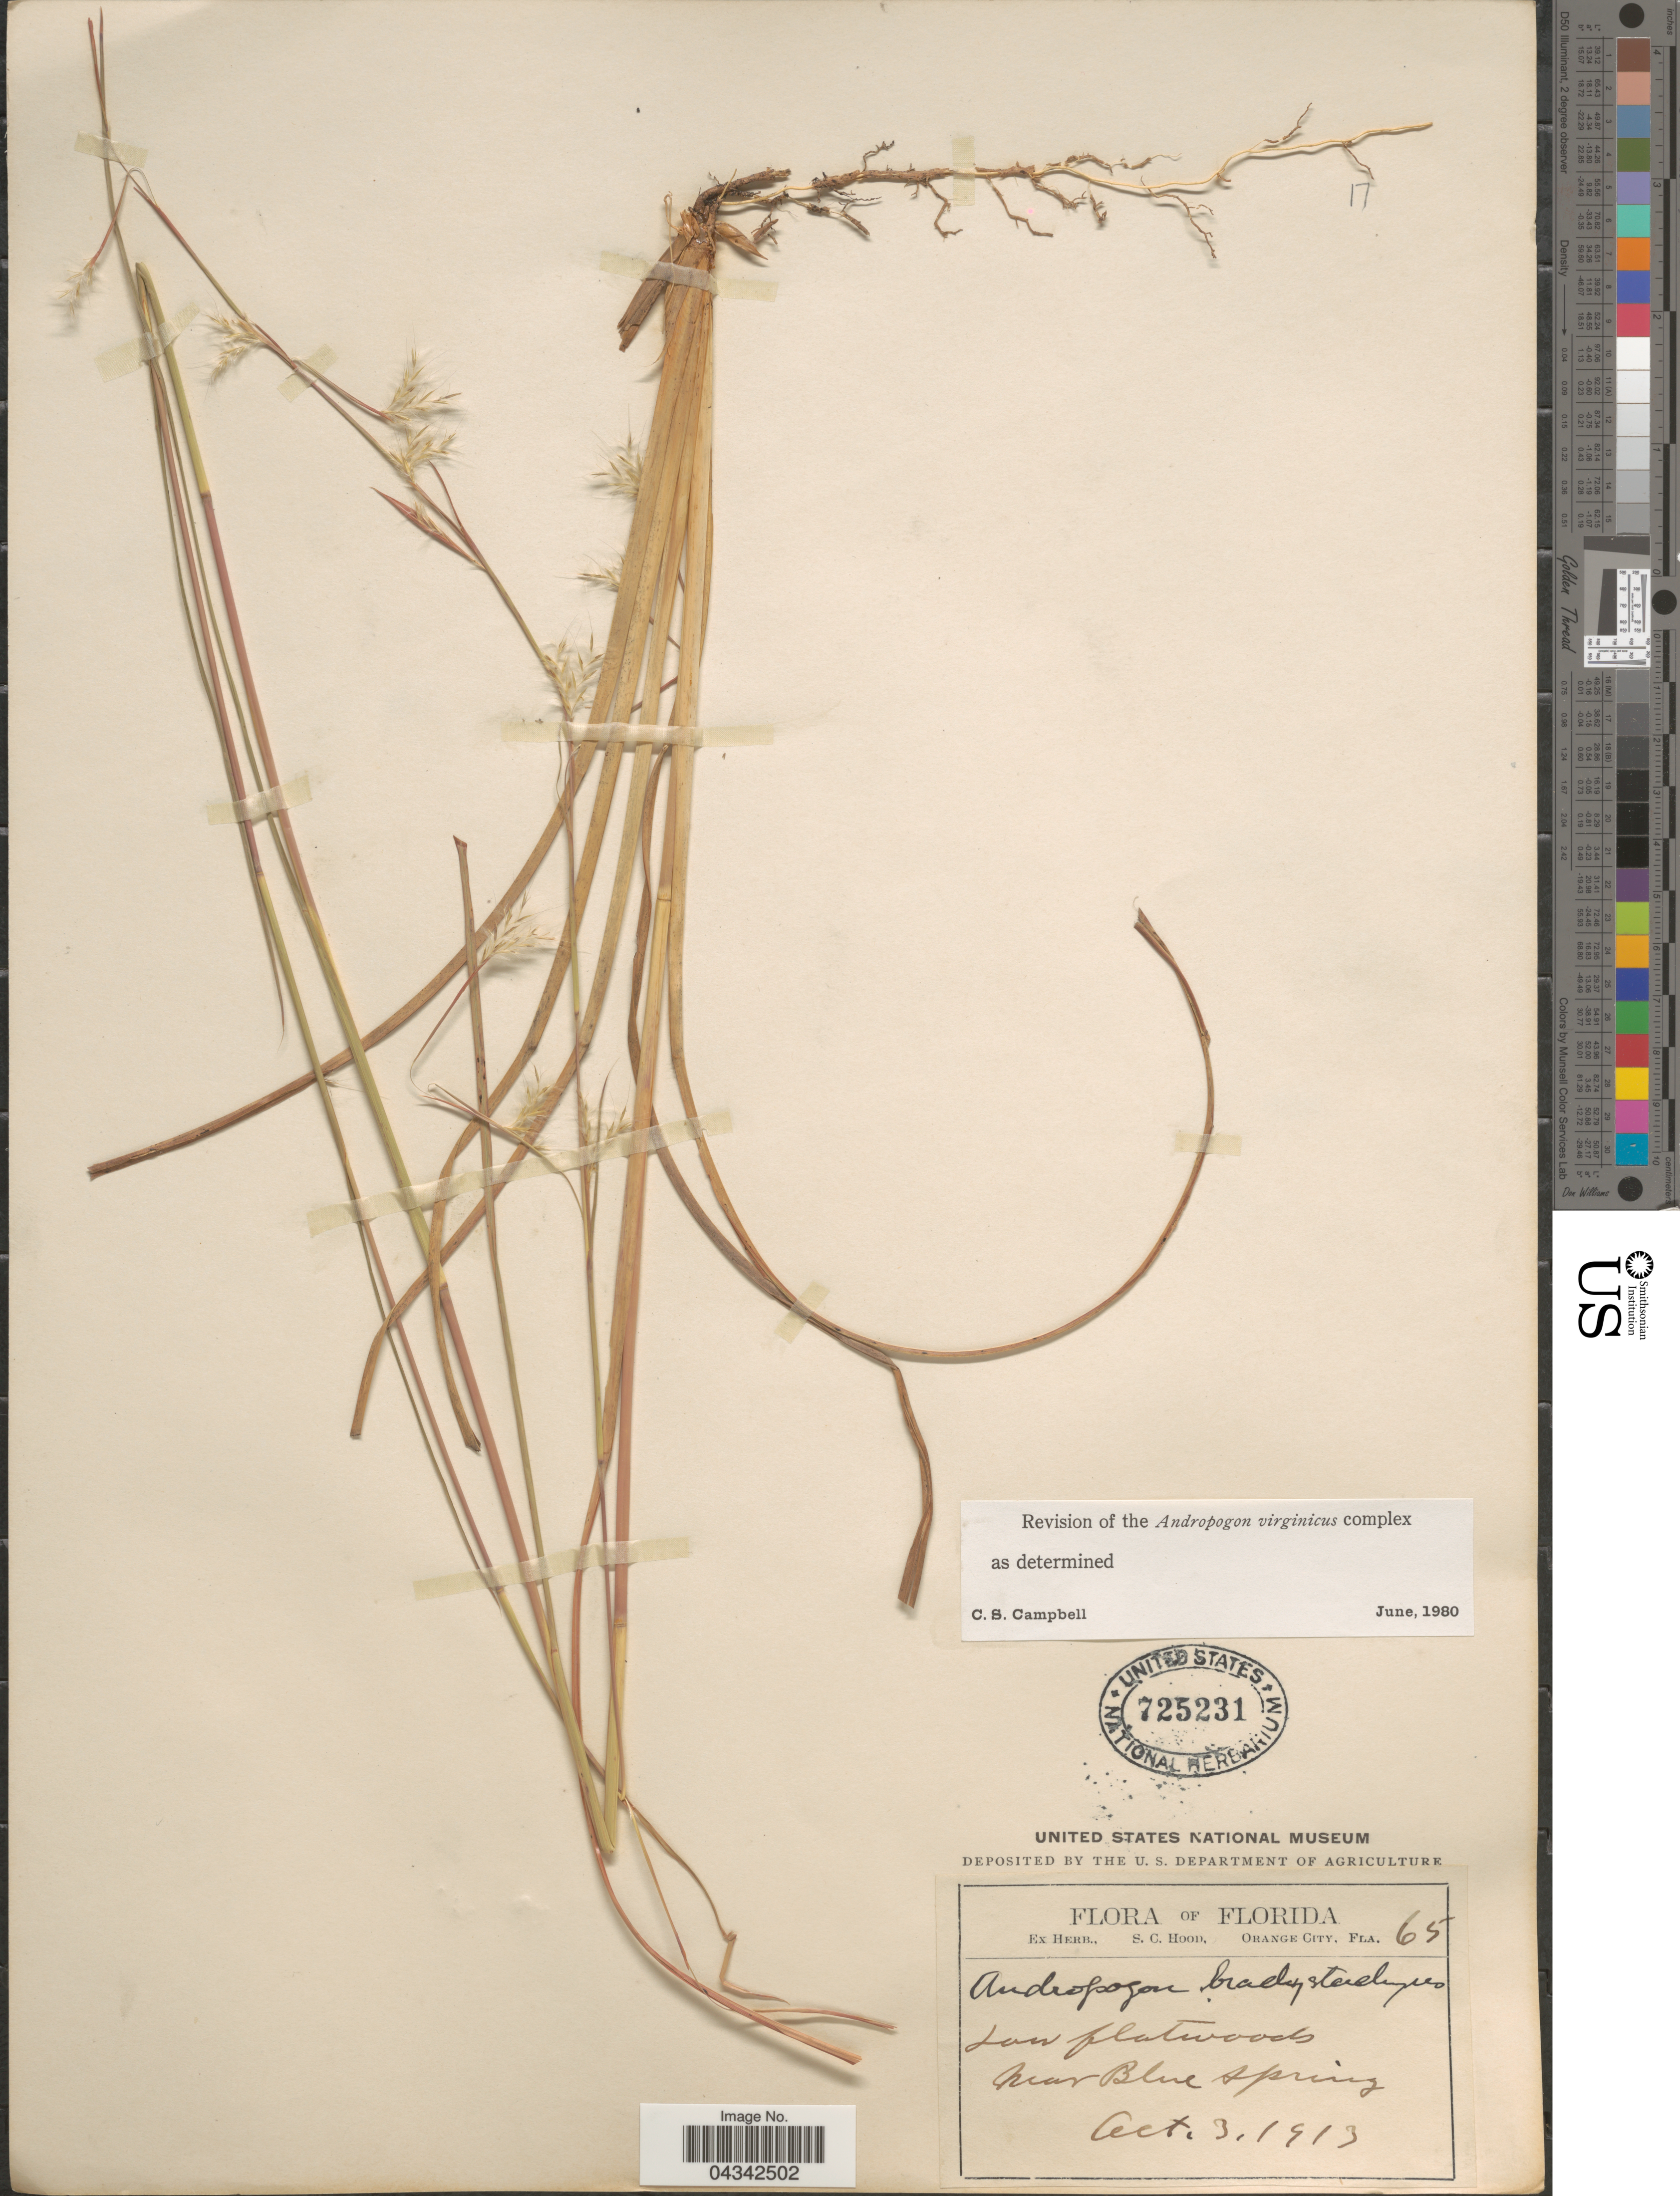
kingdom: Plantae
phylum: Tracheophyta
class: Liliopsida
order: Poales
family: Poaceae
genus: Andropogon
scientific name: Andropogon brachystachyus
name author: Chapm.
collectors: Ex herb. S. C. Hood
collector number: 65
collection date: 1913-10-03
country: United States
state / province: Florida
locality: Low flatwoods. Near Blue Spring.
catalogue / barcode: US 725231